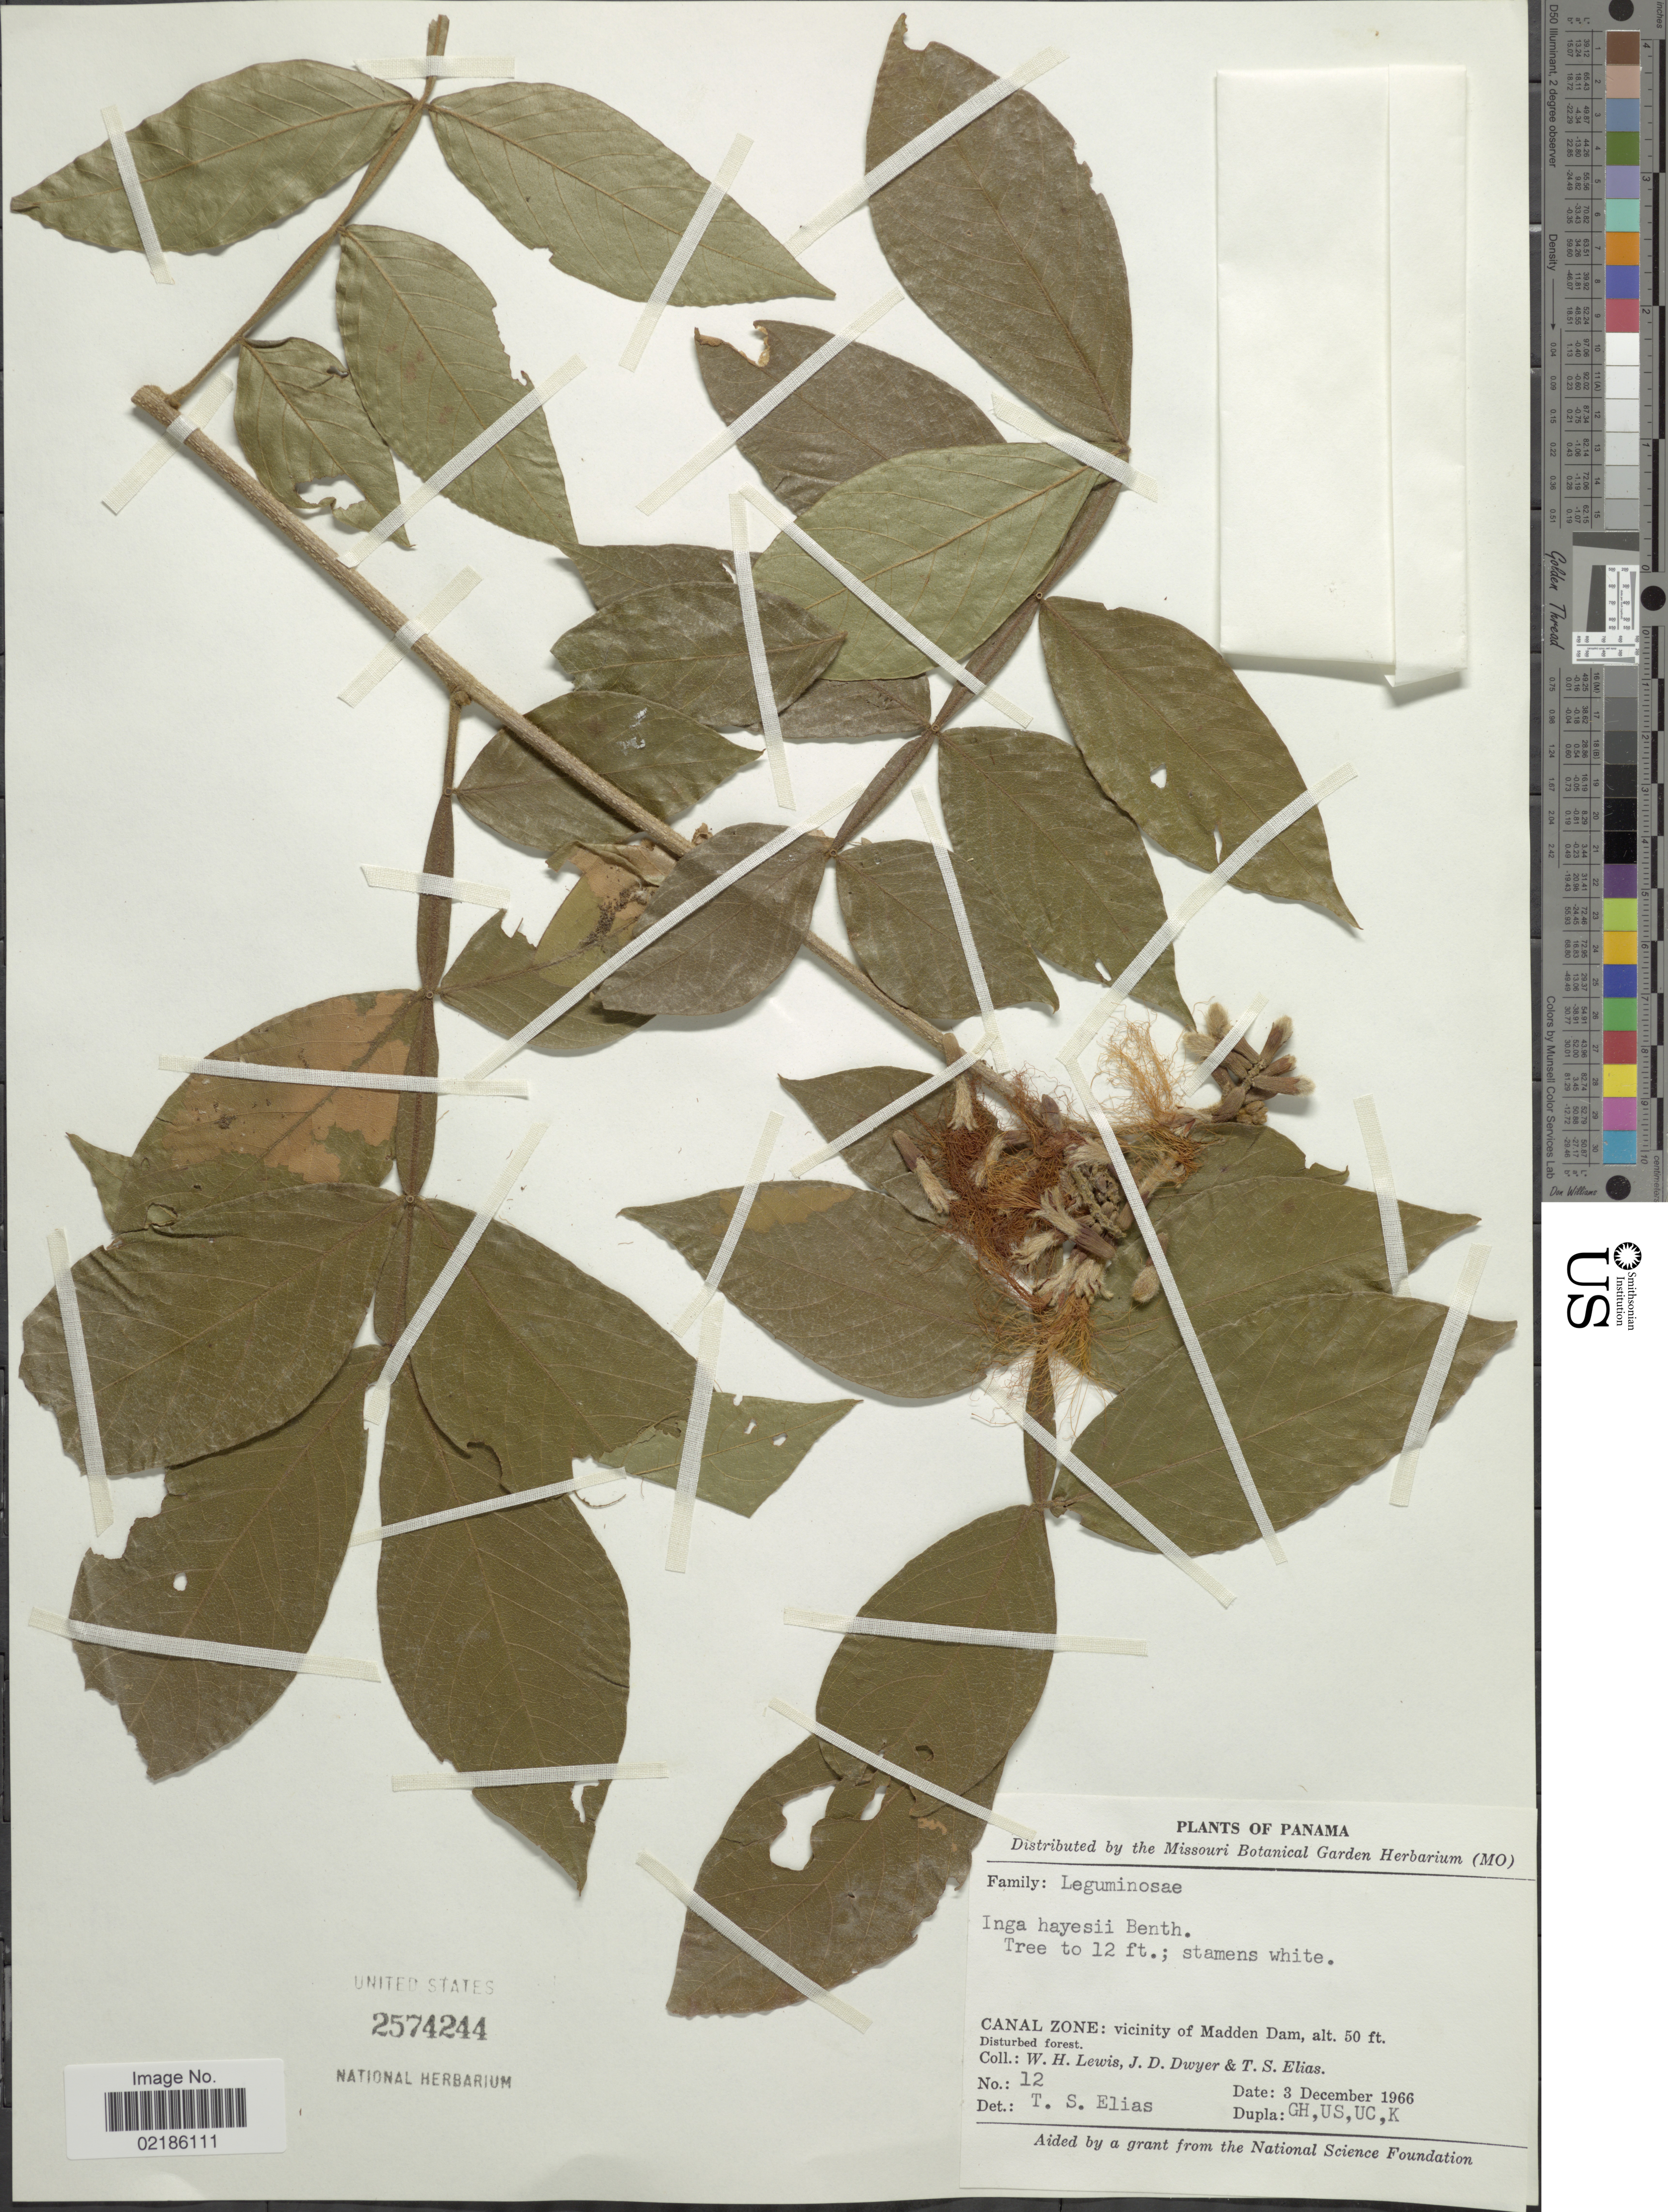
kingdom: Plantae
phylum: Tracheophyta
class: Magnoliopsida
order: Fabales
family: Fabaceae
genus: Inga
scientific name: Inga hayesii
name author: Benth.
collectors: W. H. Lewis, J. D. Dwyer & T. S. Elias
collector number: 12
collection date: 1966-12-03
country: Panama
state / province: Colón / Panamá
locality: Canal Zone: vicinity of Madden Dam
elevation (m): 15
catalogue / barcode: US 2574244